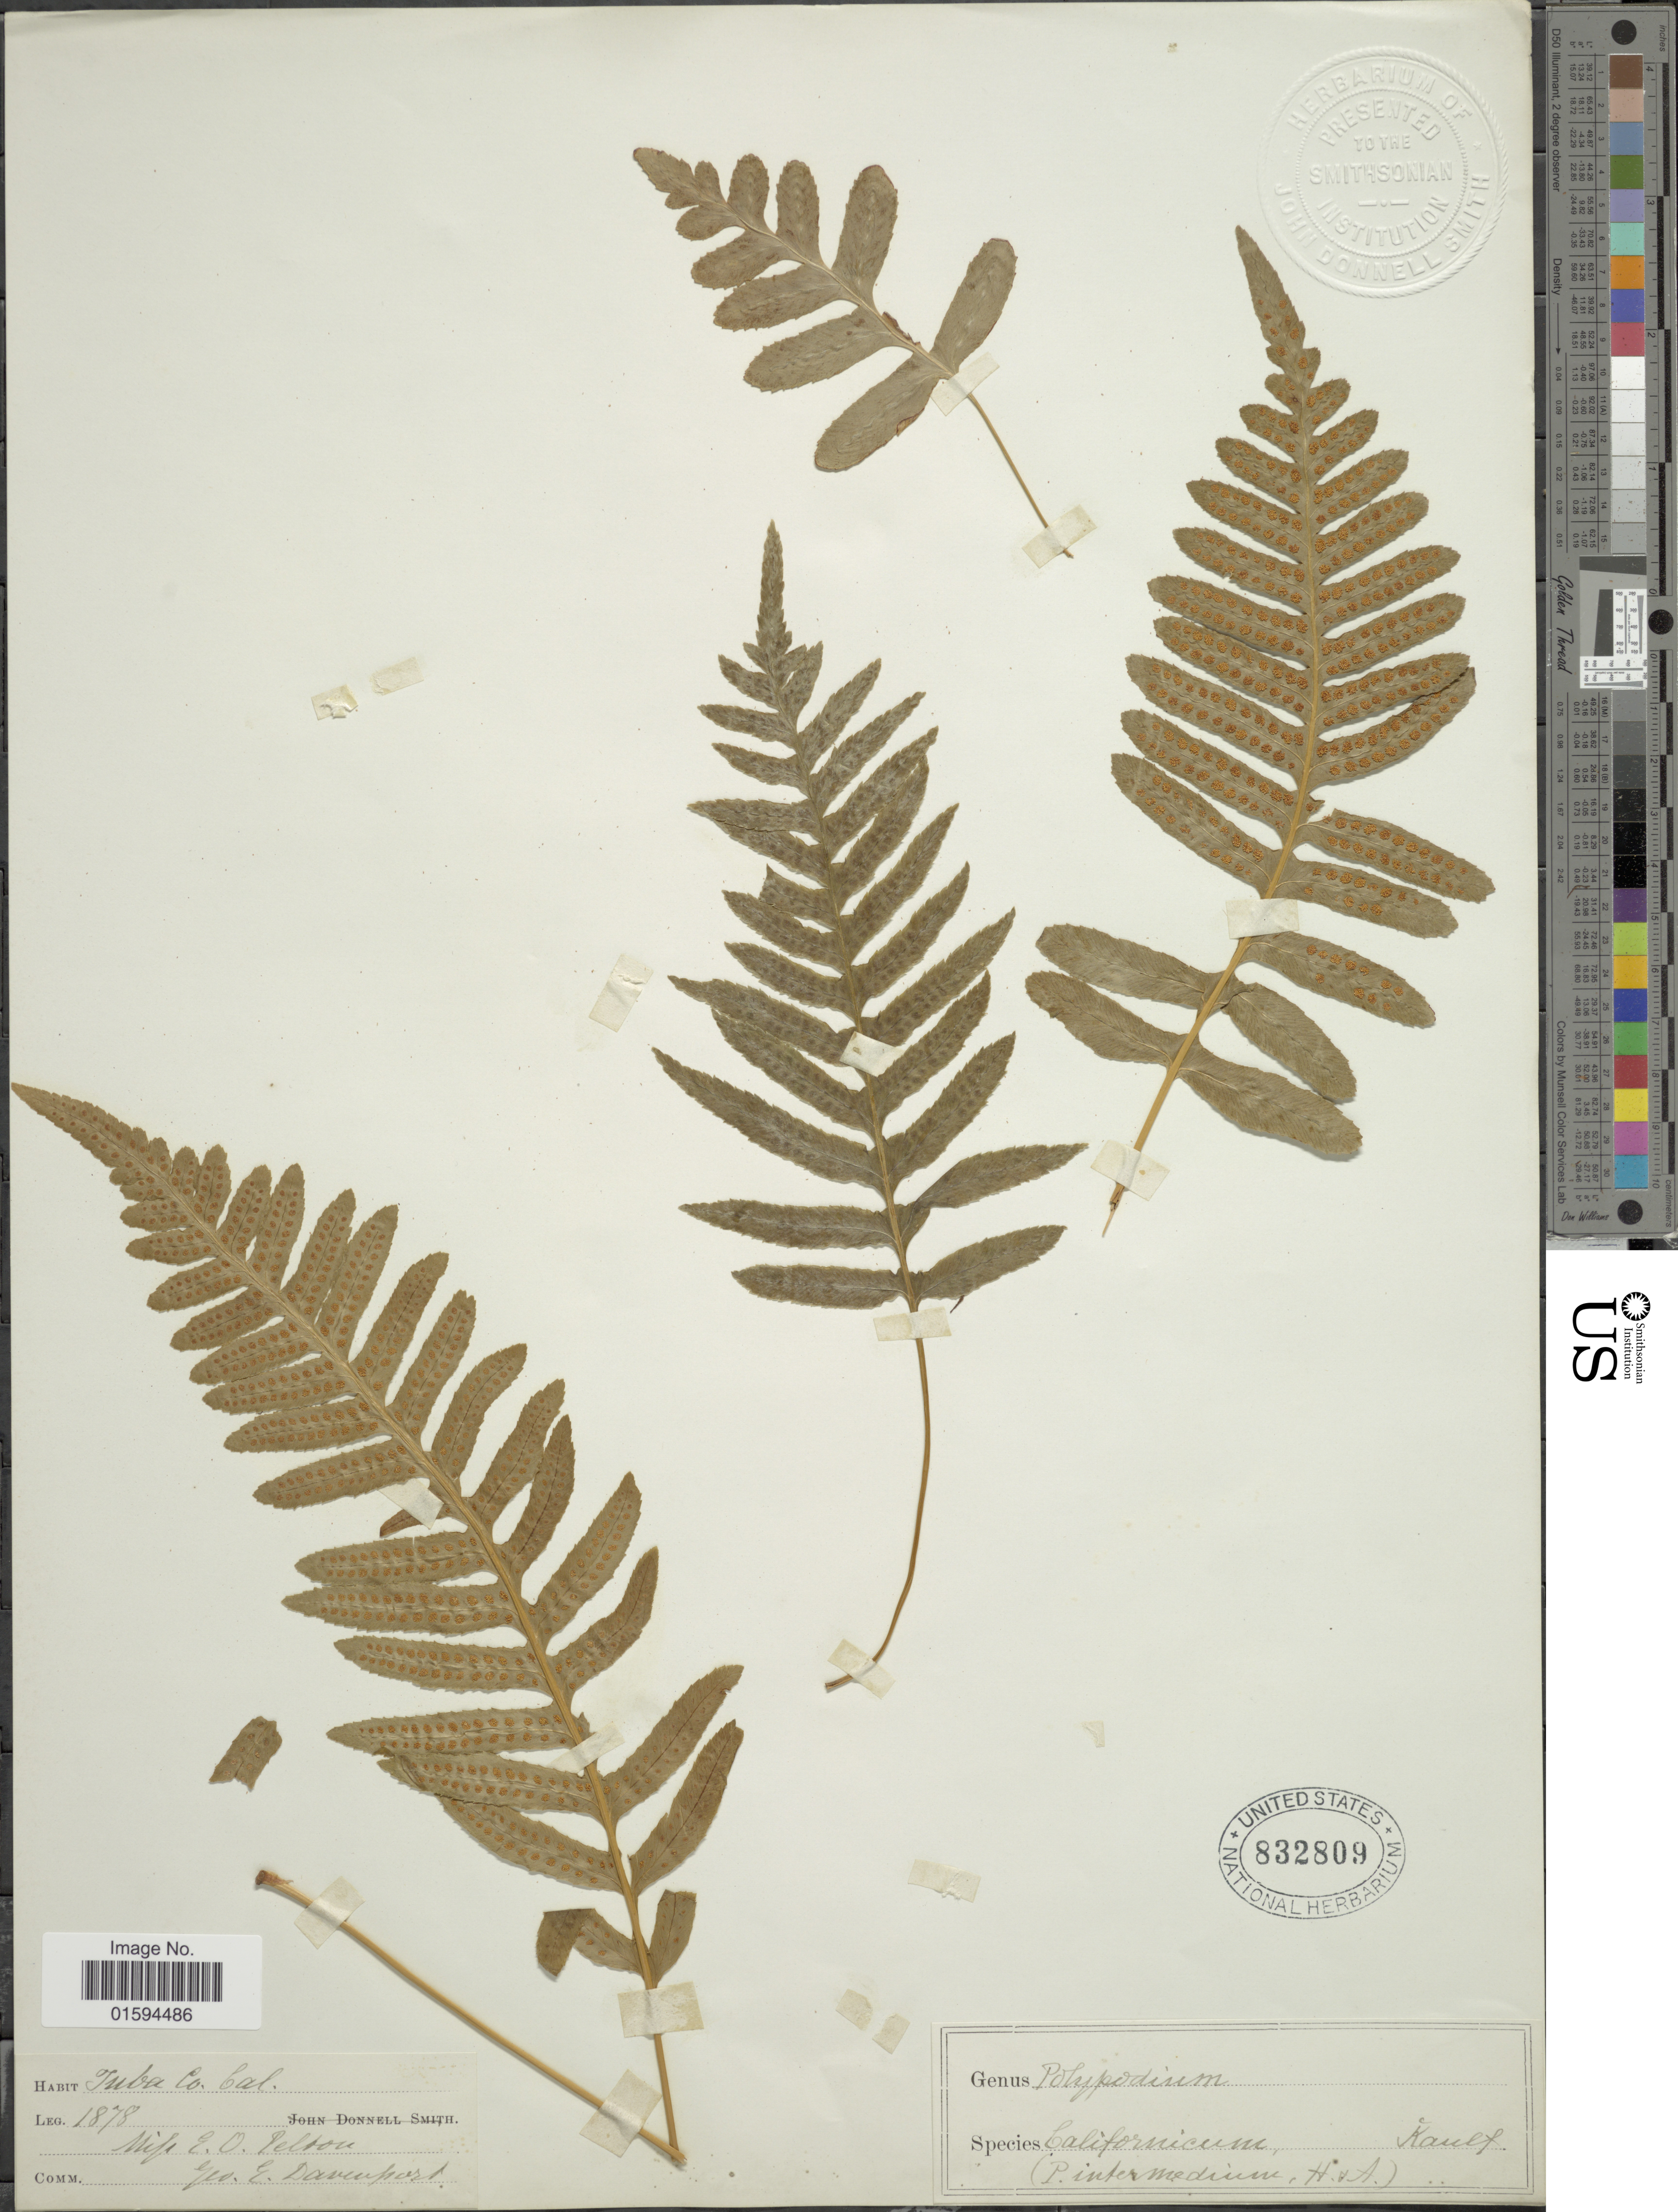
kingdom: Plantae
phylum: Tracheophyta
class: Polypodiopsida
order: Polypodiales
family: Polypodiaceae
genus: Polypodium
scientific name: Polypodium californicum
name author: Kaulf.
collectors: E. Pelton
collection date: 1878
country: United States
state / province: California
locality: Tuba Co.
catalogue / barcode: US 832809